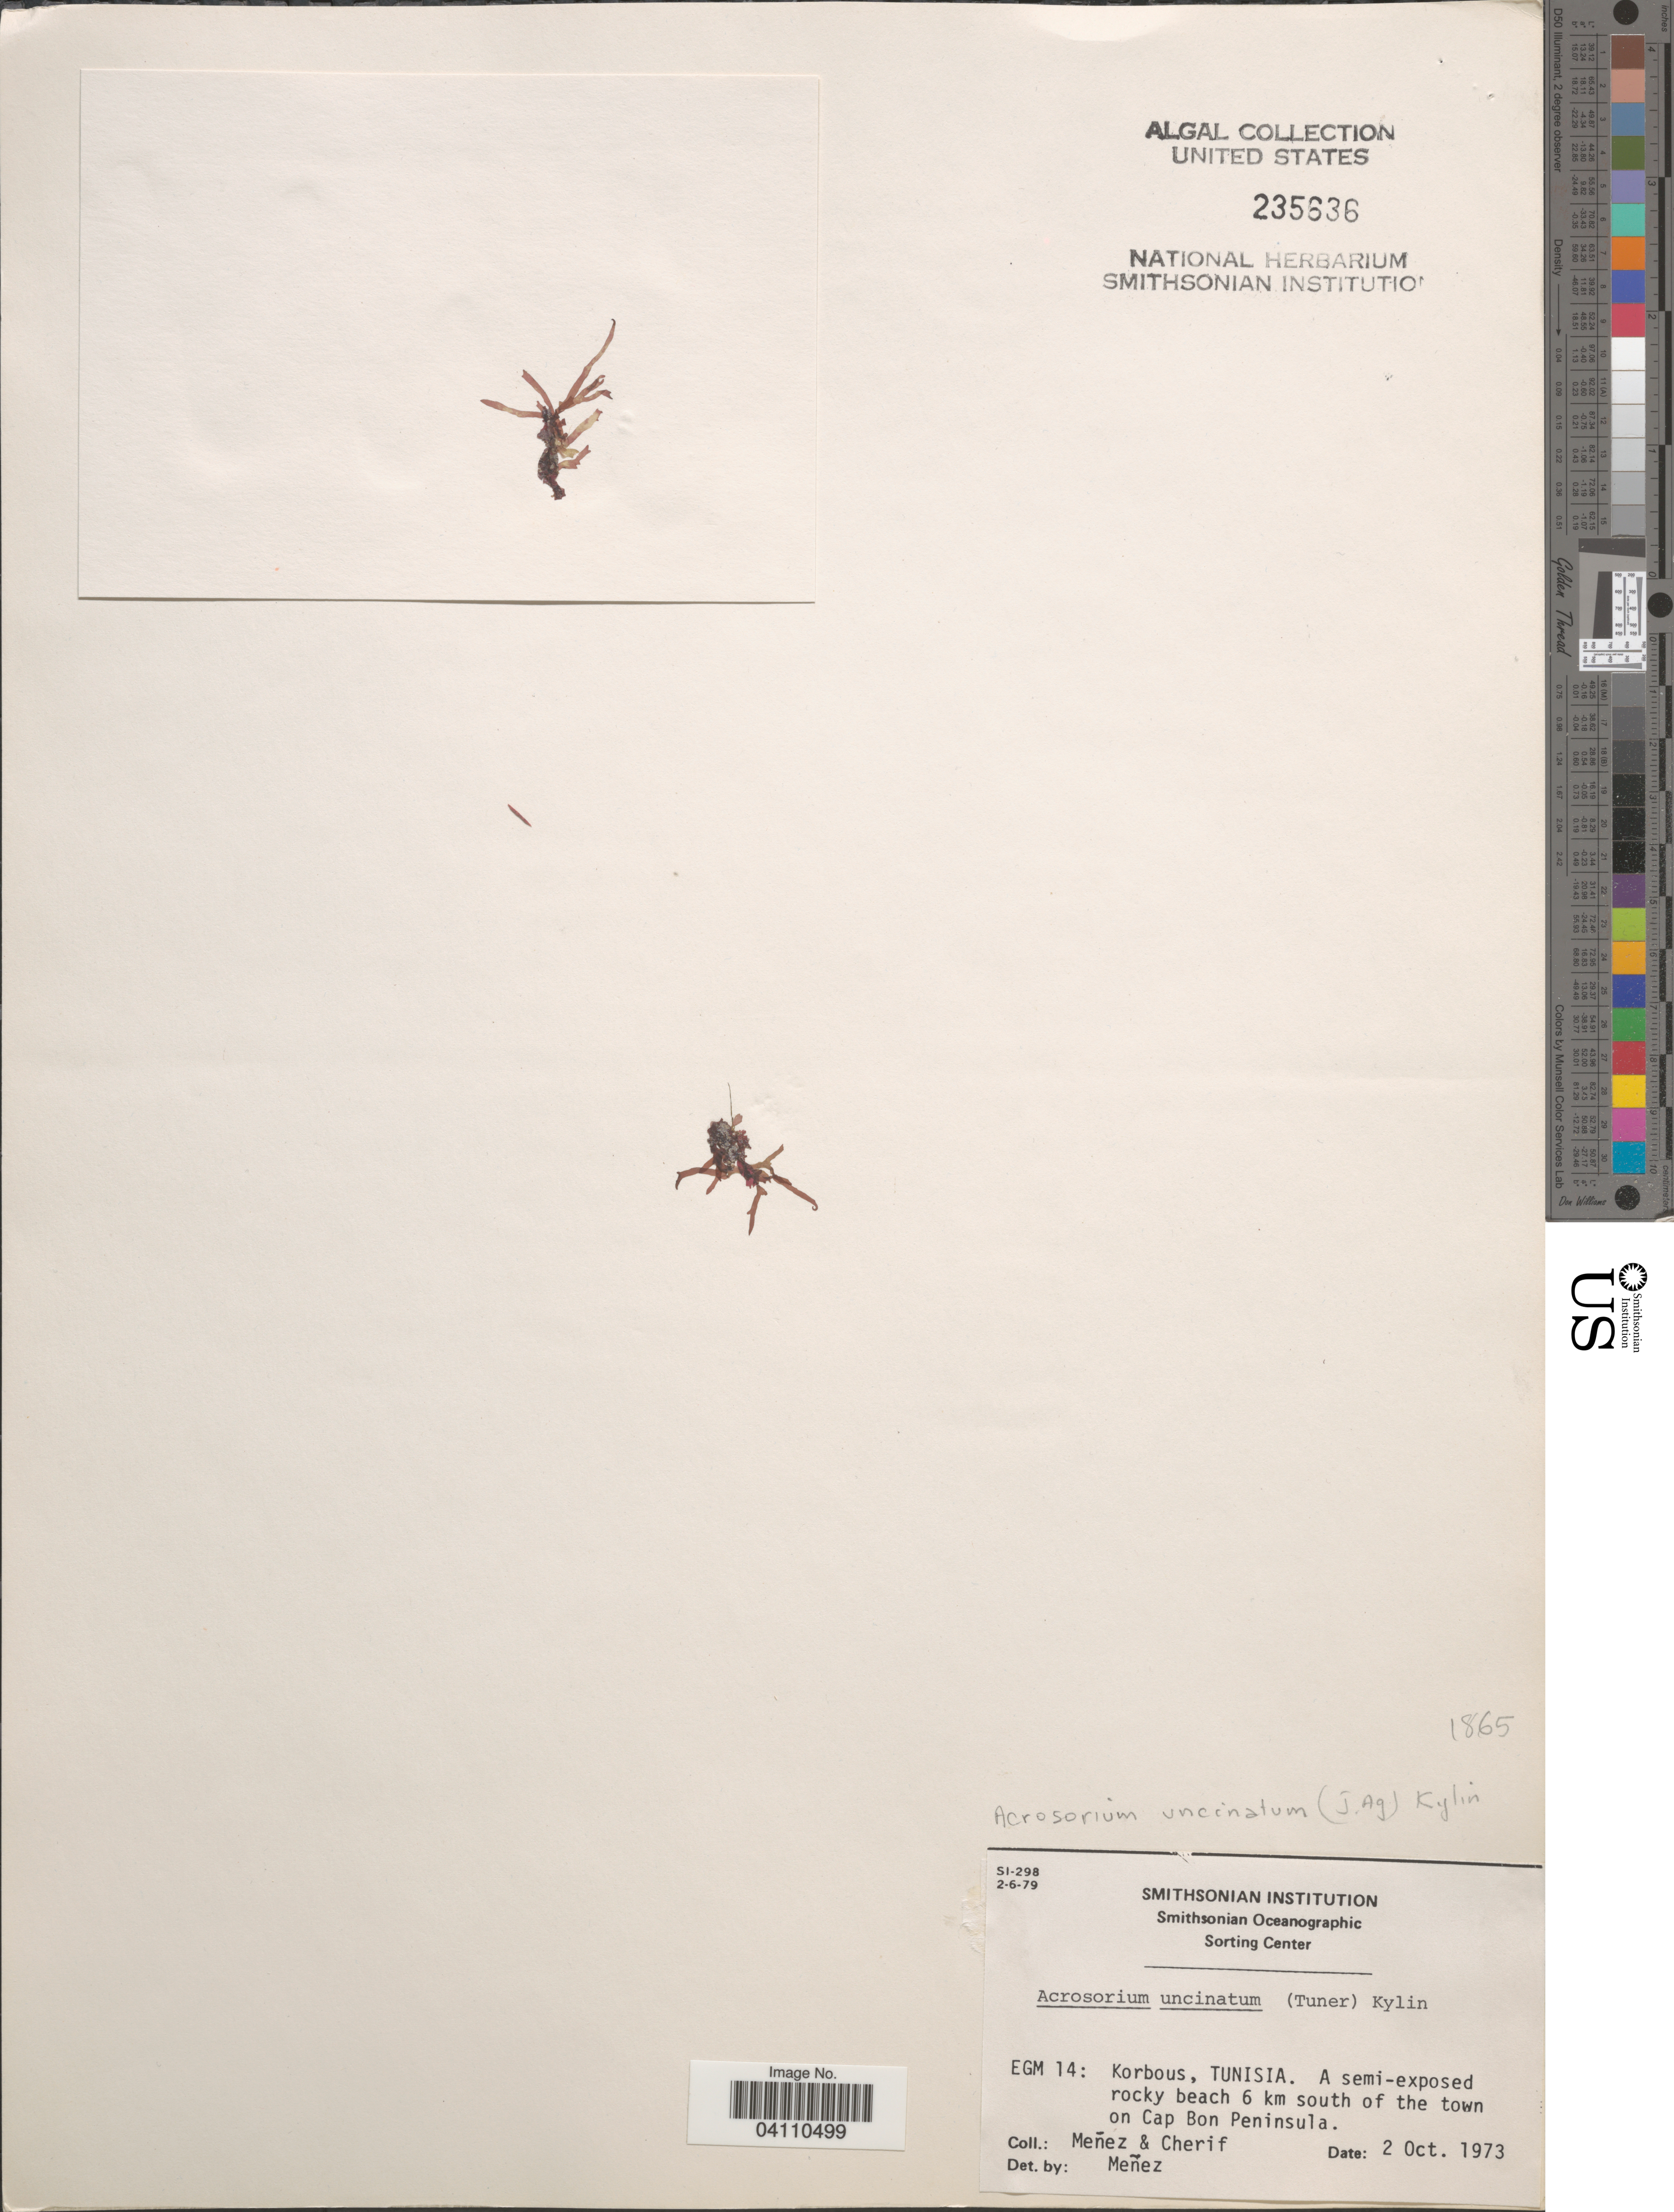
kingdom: Plantae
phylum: Rhodophyta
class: Florideophyceae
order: Ceramiales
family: Delesseriaceae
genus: Cryptopleura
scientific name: Cryptopleura ramosa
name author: (Huds.) L.M. Newton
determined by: Algae name updating Project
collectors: Menez & -. Cherif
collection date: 1973-10-02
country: Tunisia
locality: EGM 14: Korbous, Tunisia. A semi-exposed rocky beach 6 km south of the town on Cap Bon Peninsula.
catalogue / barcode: US 235636